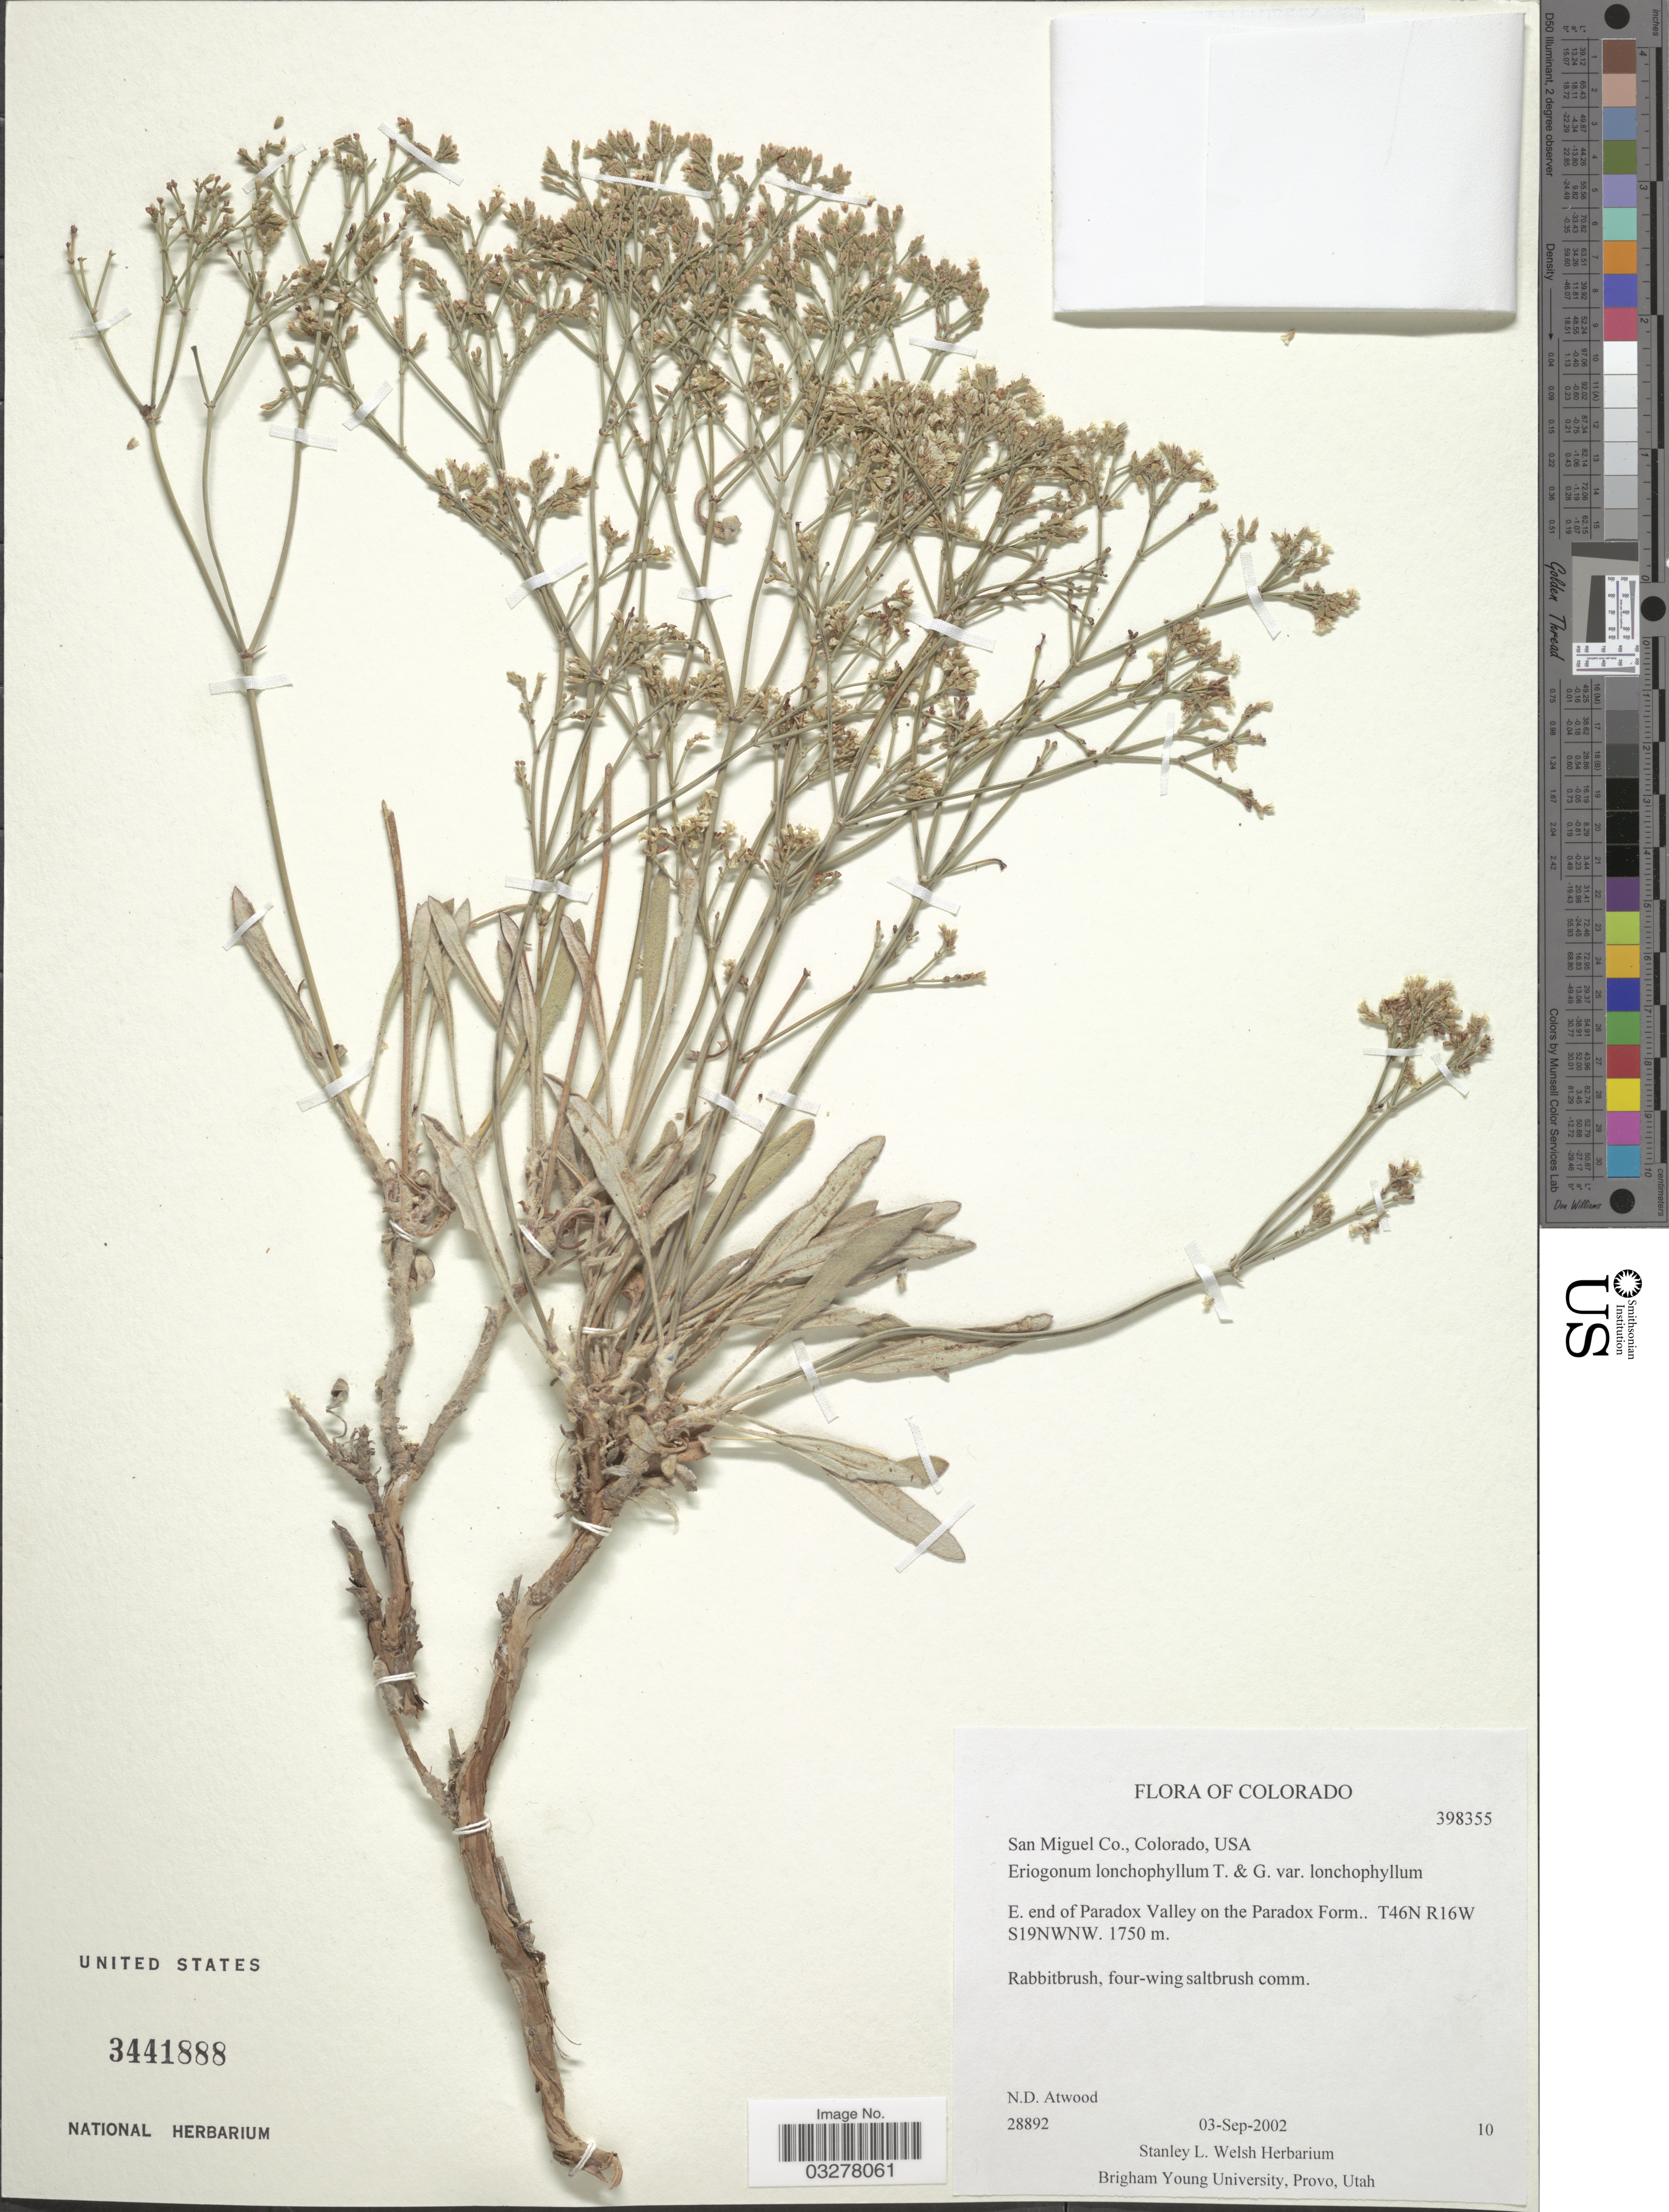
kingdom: Plantae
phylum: Tracheophyta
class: Magnoliopsida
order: Caryophyllales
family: Polygonaceae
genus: Eriogonum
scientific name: Eriogonum lonchophyllum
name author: Torr. & A. Gray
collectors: N. Atwood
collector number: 28892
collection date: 2002-09-03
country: United States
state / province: Colorado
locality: San Miguel Co. E. end of Paradox Valley on the Paradox Form.. T46N R16W S19NWNW.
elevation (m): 1750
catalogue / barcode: US 3441888